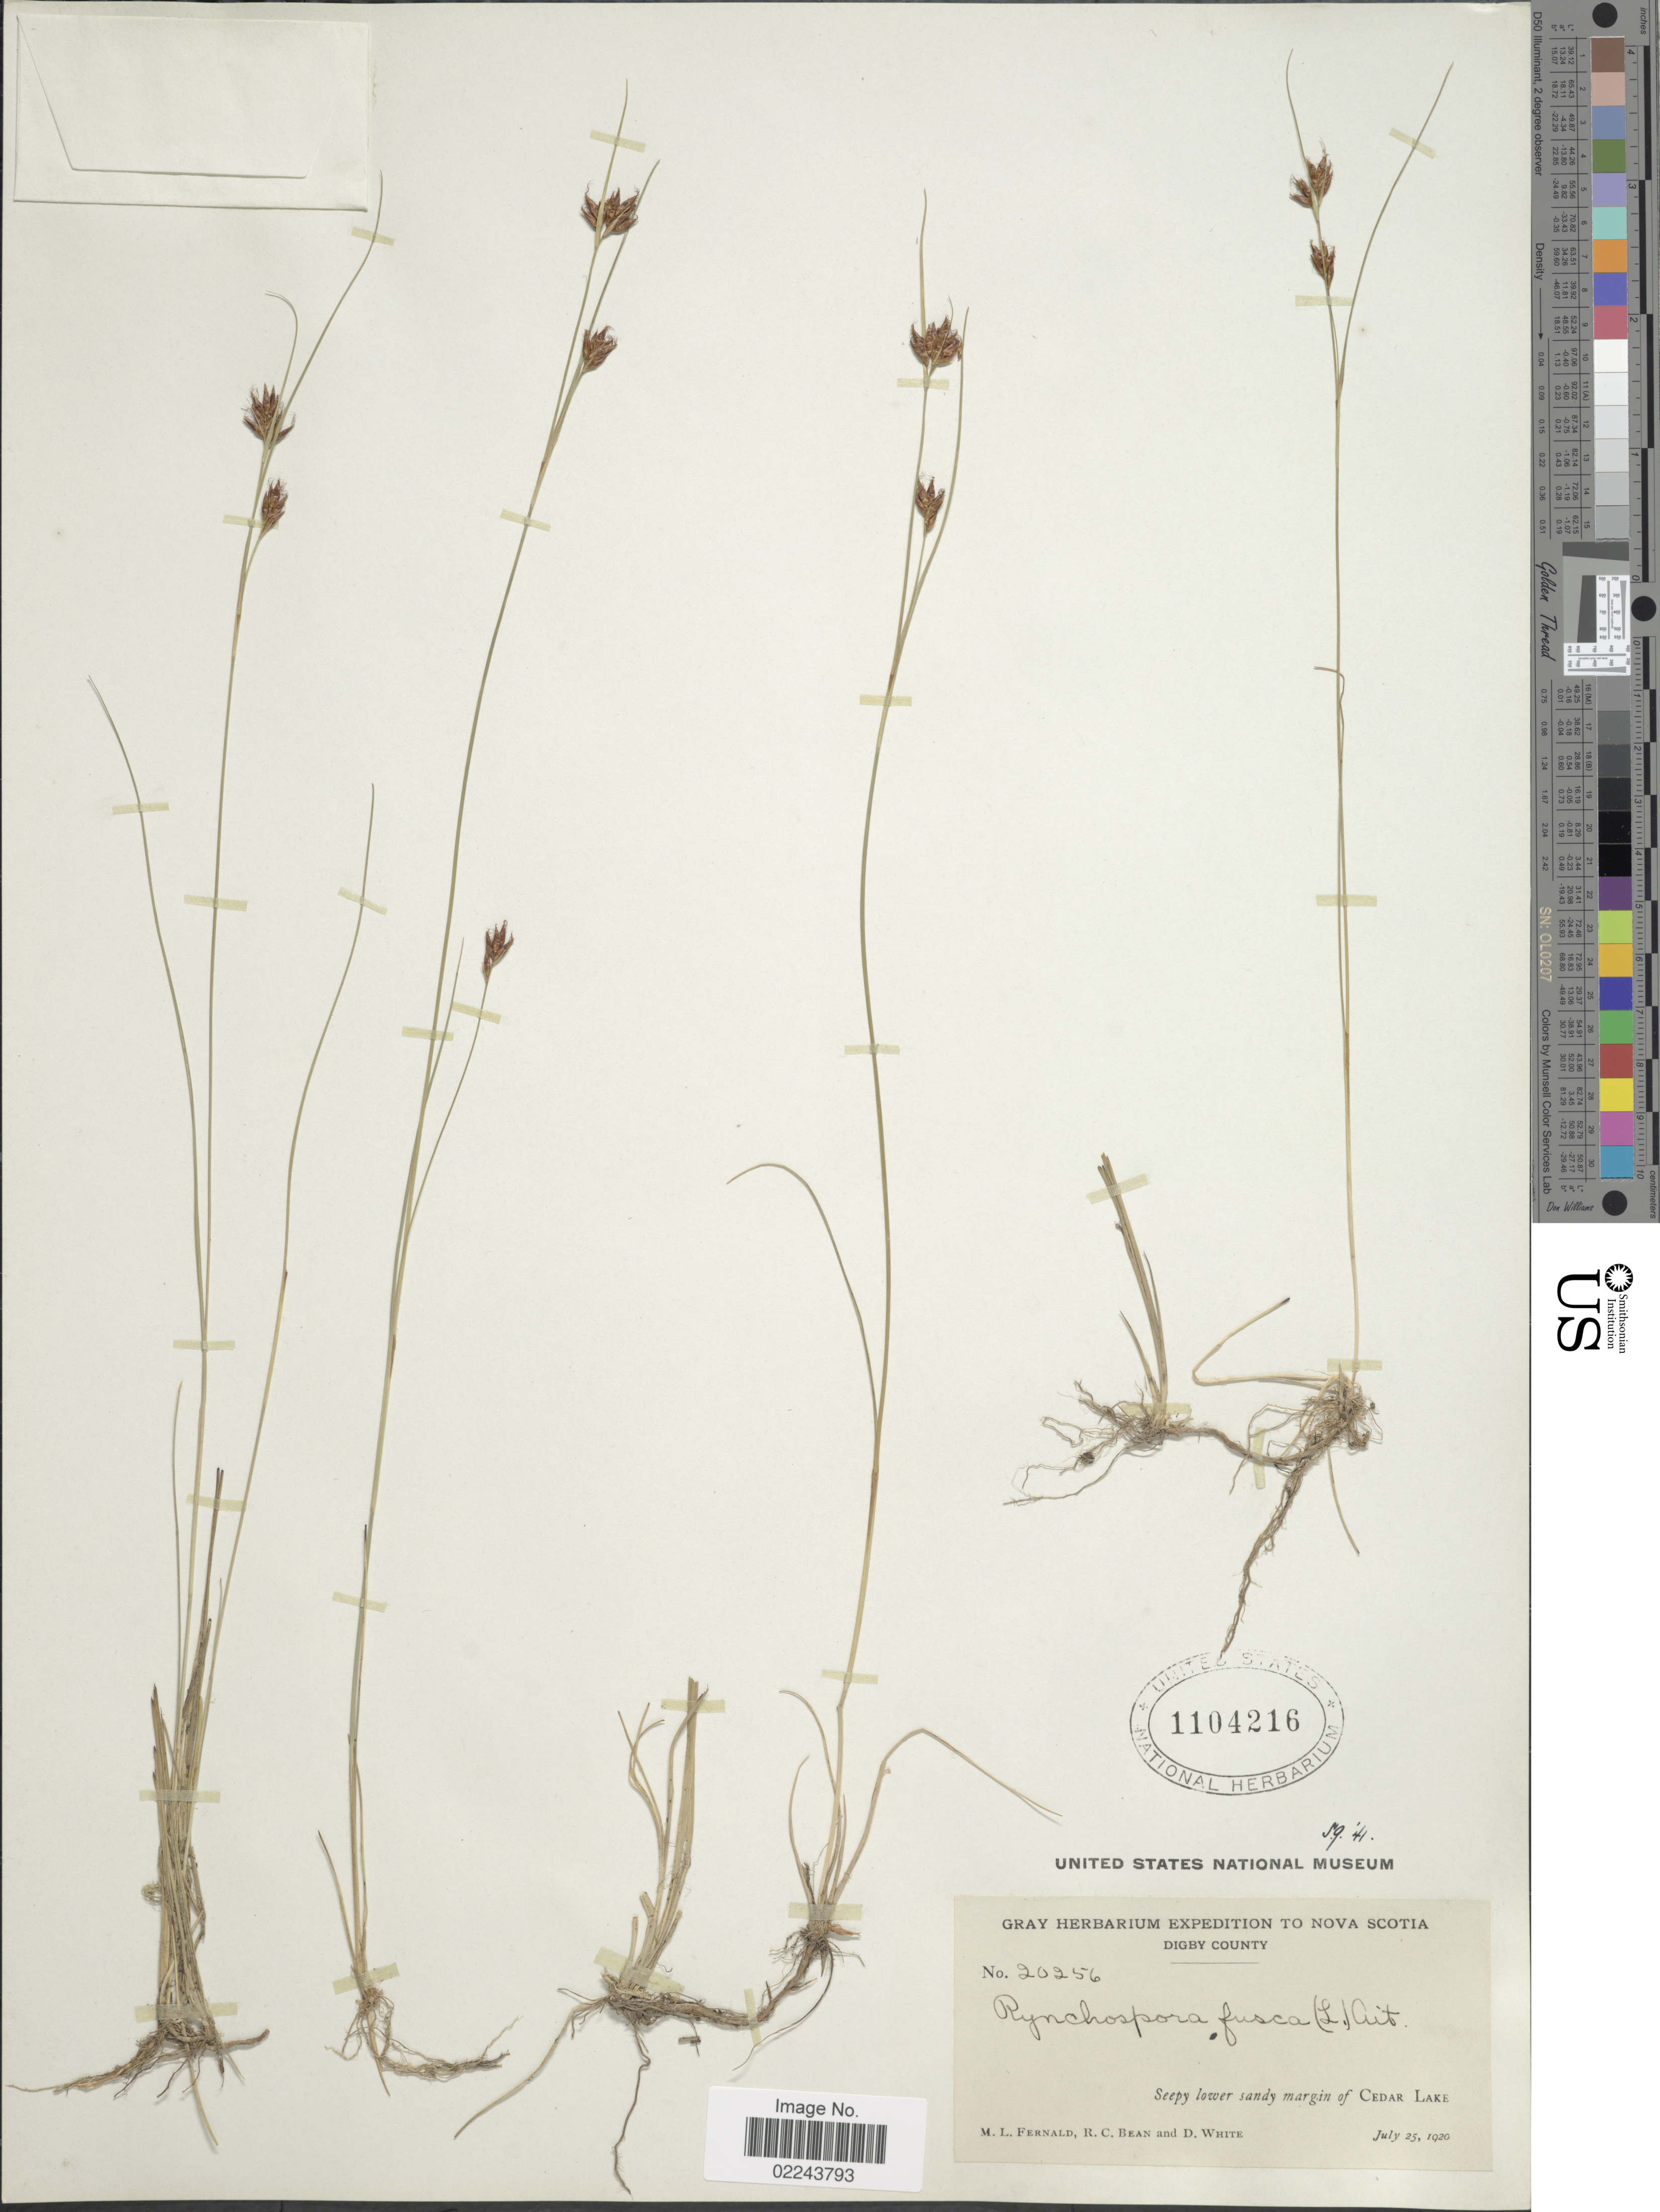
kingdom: Plantae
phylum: Tracheophyta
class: Liliopsida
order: Poales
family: Cyperaceae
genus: Rhynchospora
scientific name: Rhynchospora fusca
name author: (L.) W.T. Aiton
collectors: M. L. Fernald, R. Bean & D. White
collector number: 20256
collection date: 1920-07-25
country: Canada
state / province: Nova Scotia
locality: Digby County, Cedar Lake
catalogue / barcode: US 1104216